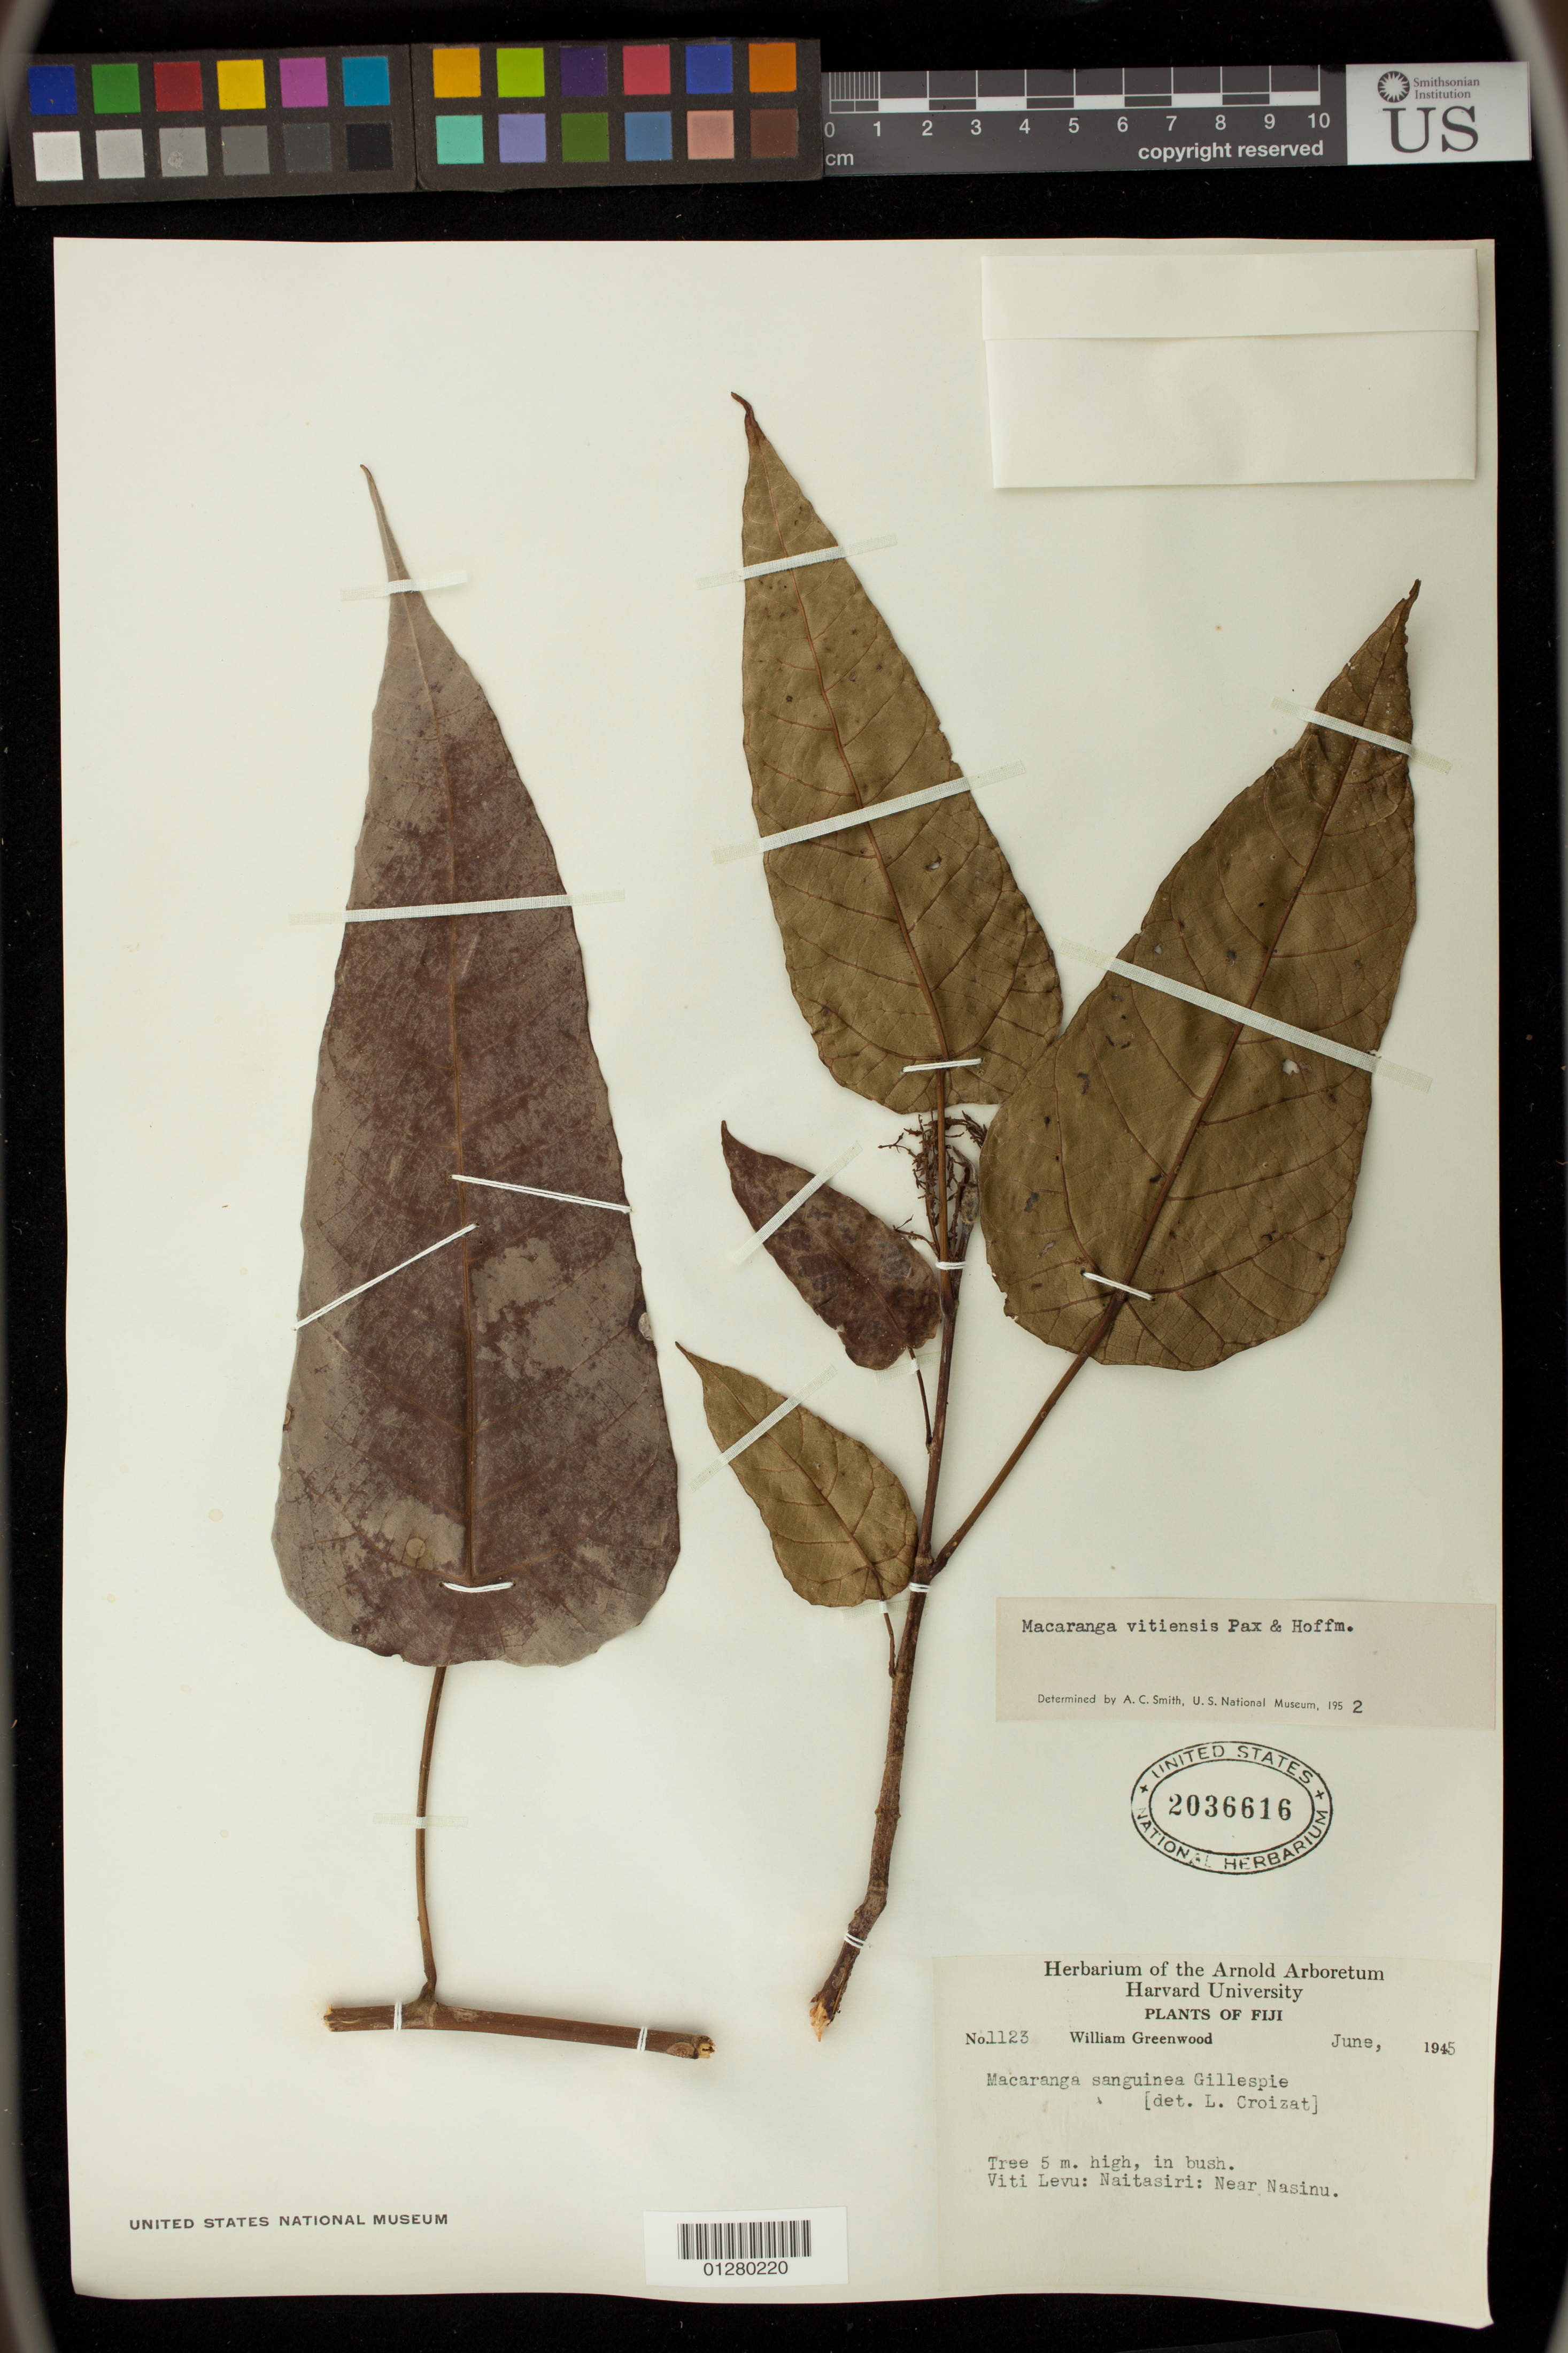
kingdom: Plantae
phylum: Tracheophyta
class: Magnoliopsida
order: Malpighiales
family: Euphorbiaceae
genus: Macaranga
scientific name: Macaranga vitiensis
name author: Pax & K. Hoffm.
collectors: W. Greenwood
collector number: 1123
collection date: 1945-06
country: Fiji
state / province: Central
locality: Viti Levu: Naitasiri: Near Nasinu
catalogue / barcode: US 2036616